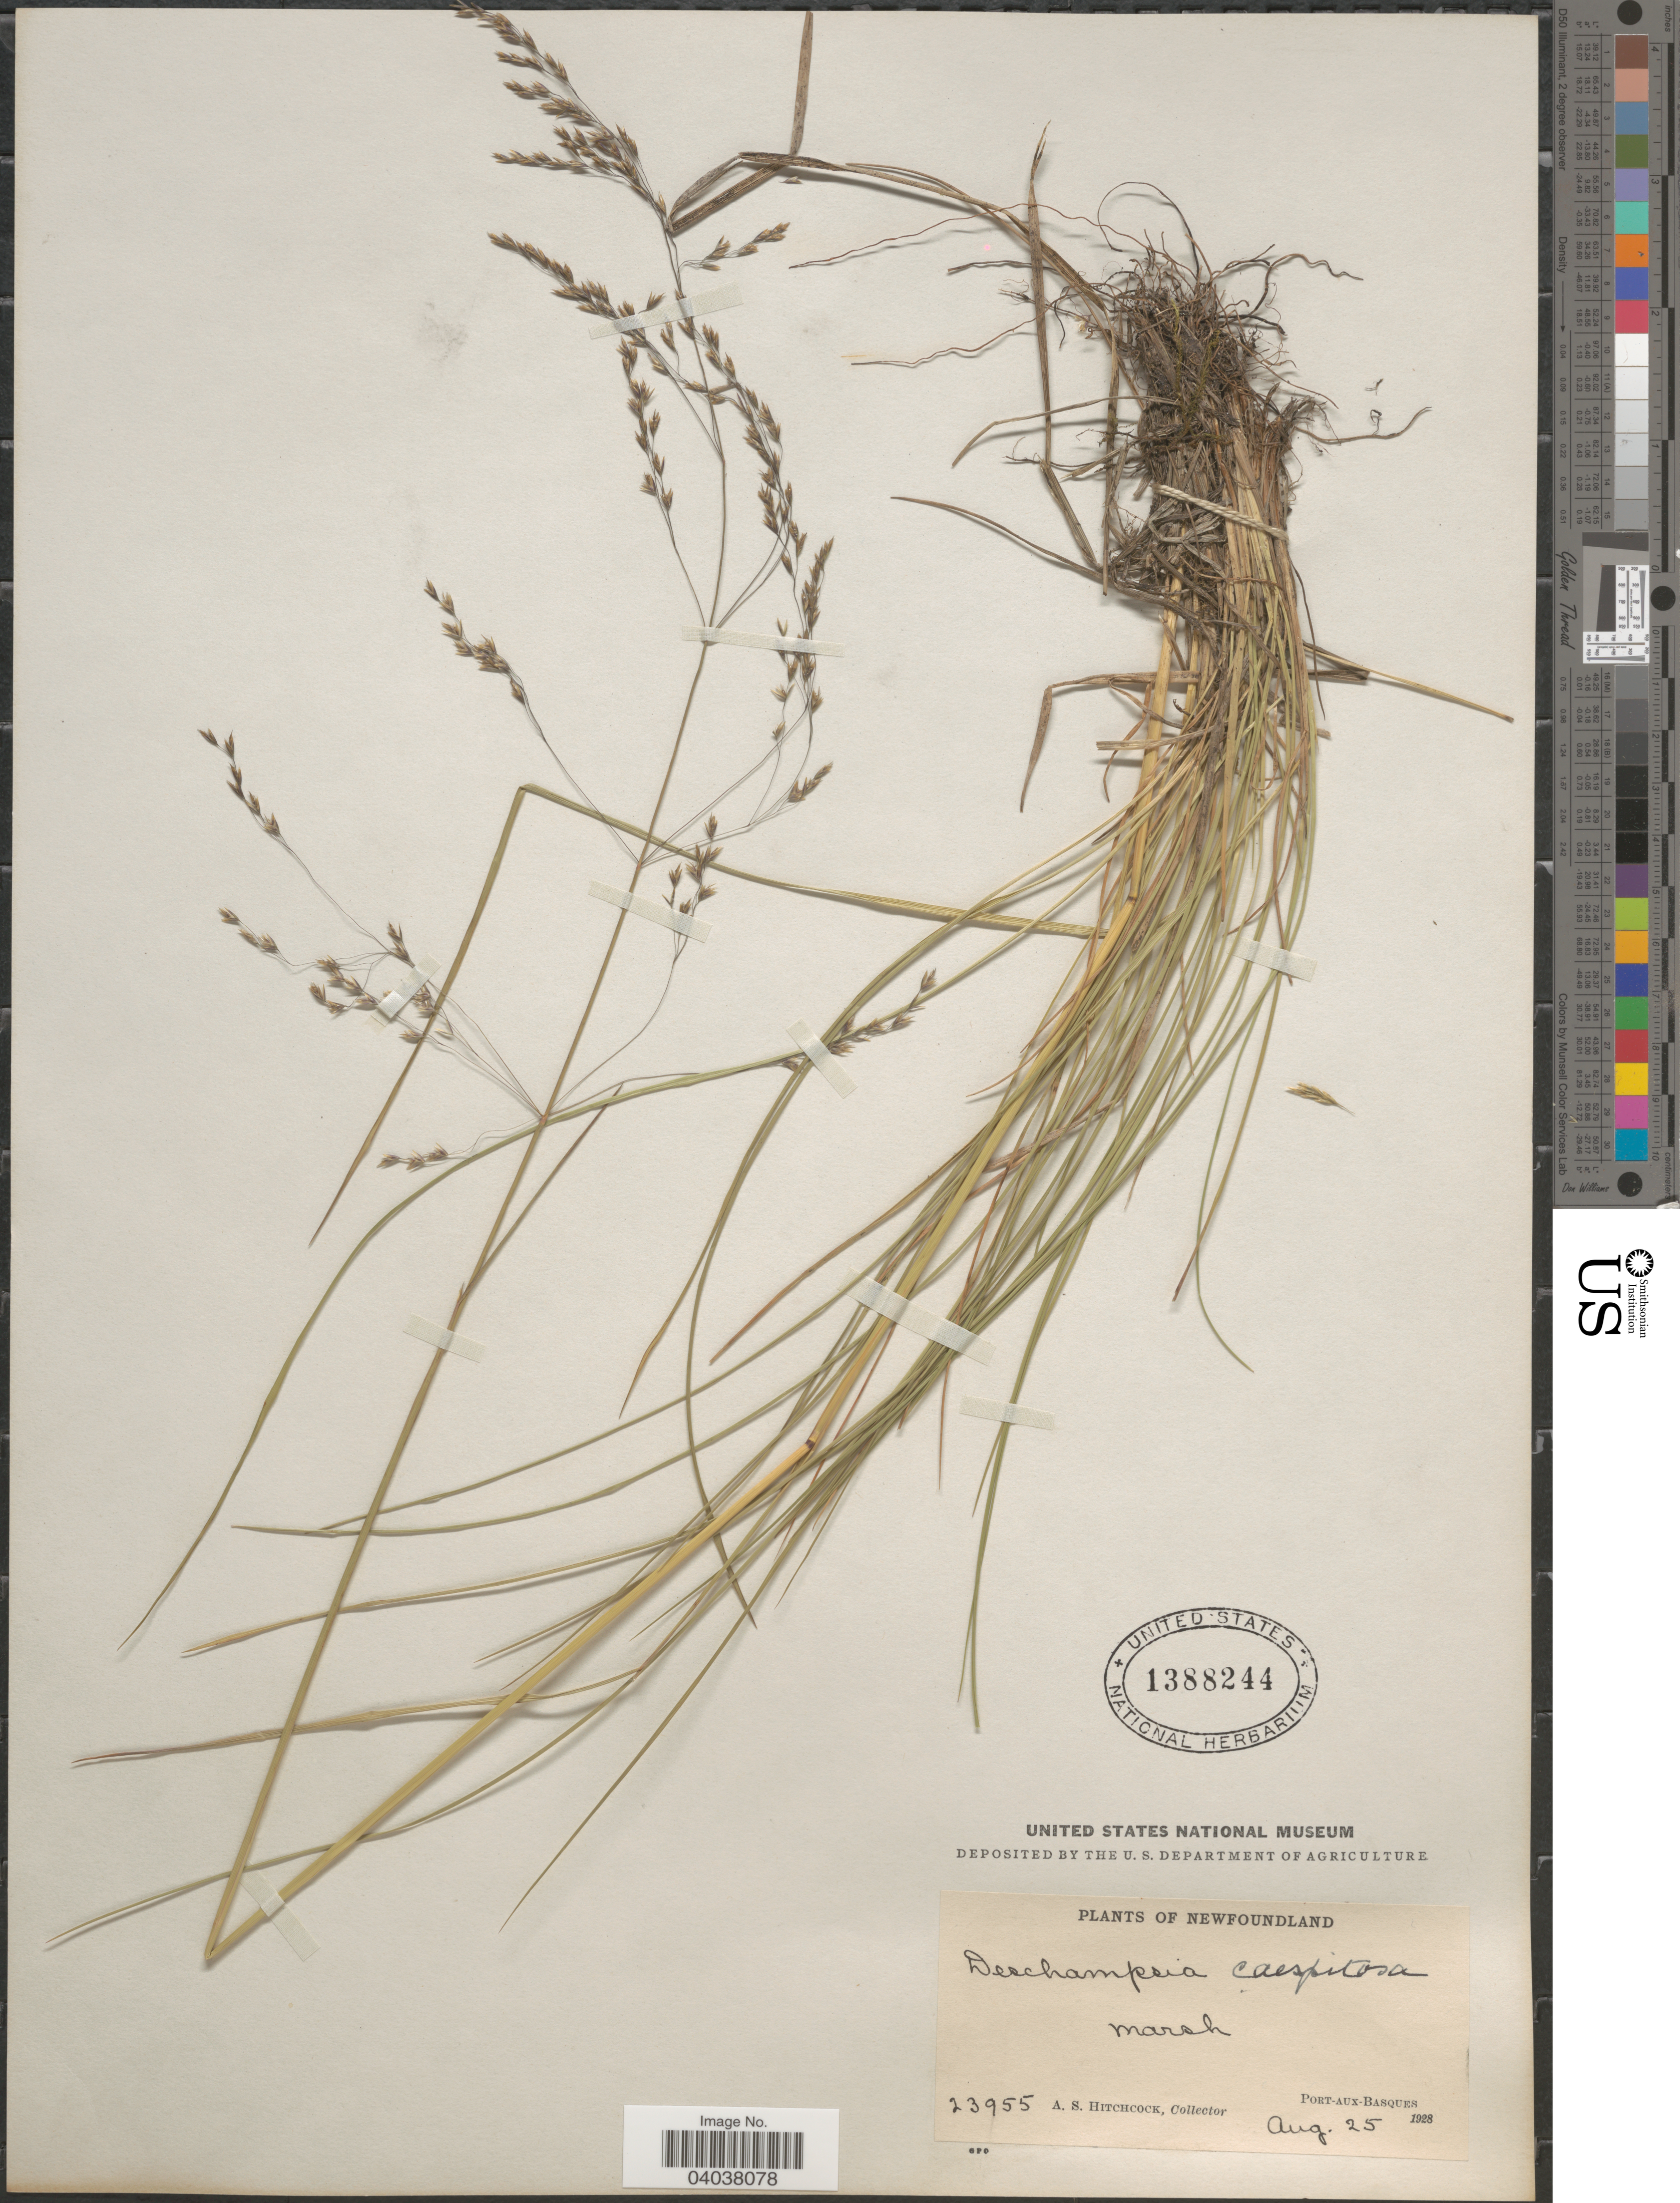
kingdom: Plantae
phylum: Tracheophyta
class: Liliopsida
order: Poales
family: Poaceae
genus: Deschampsia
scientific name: Deschampsia cespitosa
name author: (L.) P. Beauv.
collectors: A. S. Hitchcock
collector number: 23955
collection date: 1928-08-25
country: Canada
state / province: Newfoundland and Labrador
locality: Port-Aux-Basques.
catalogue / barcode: US 1388244